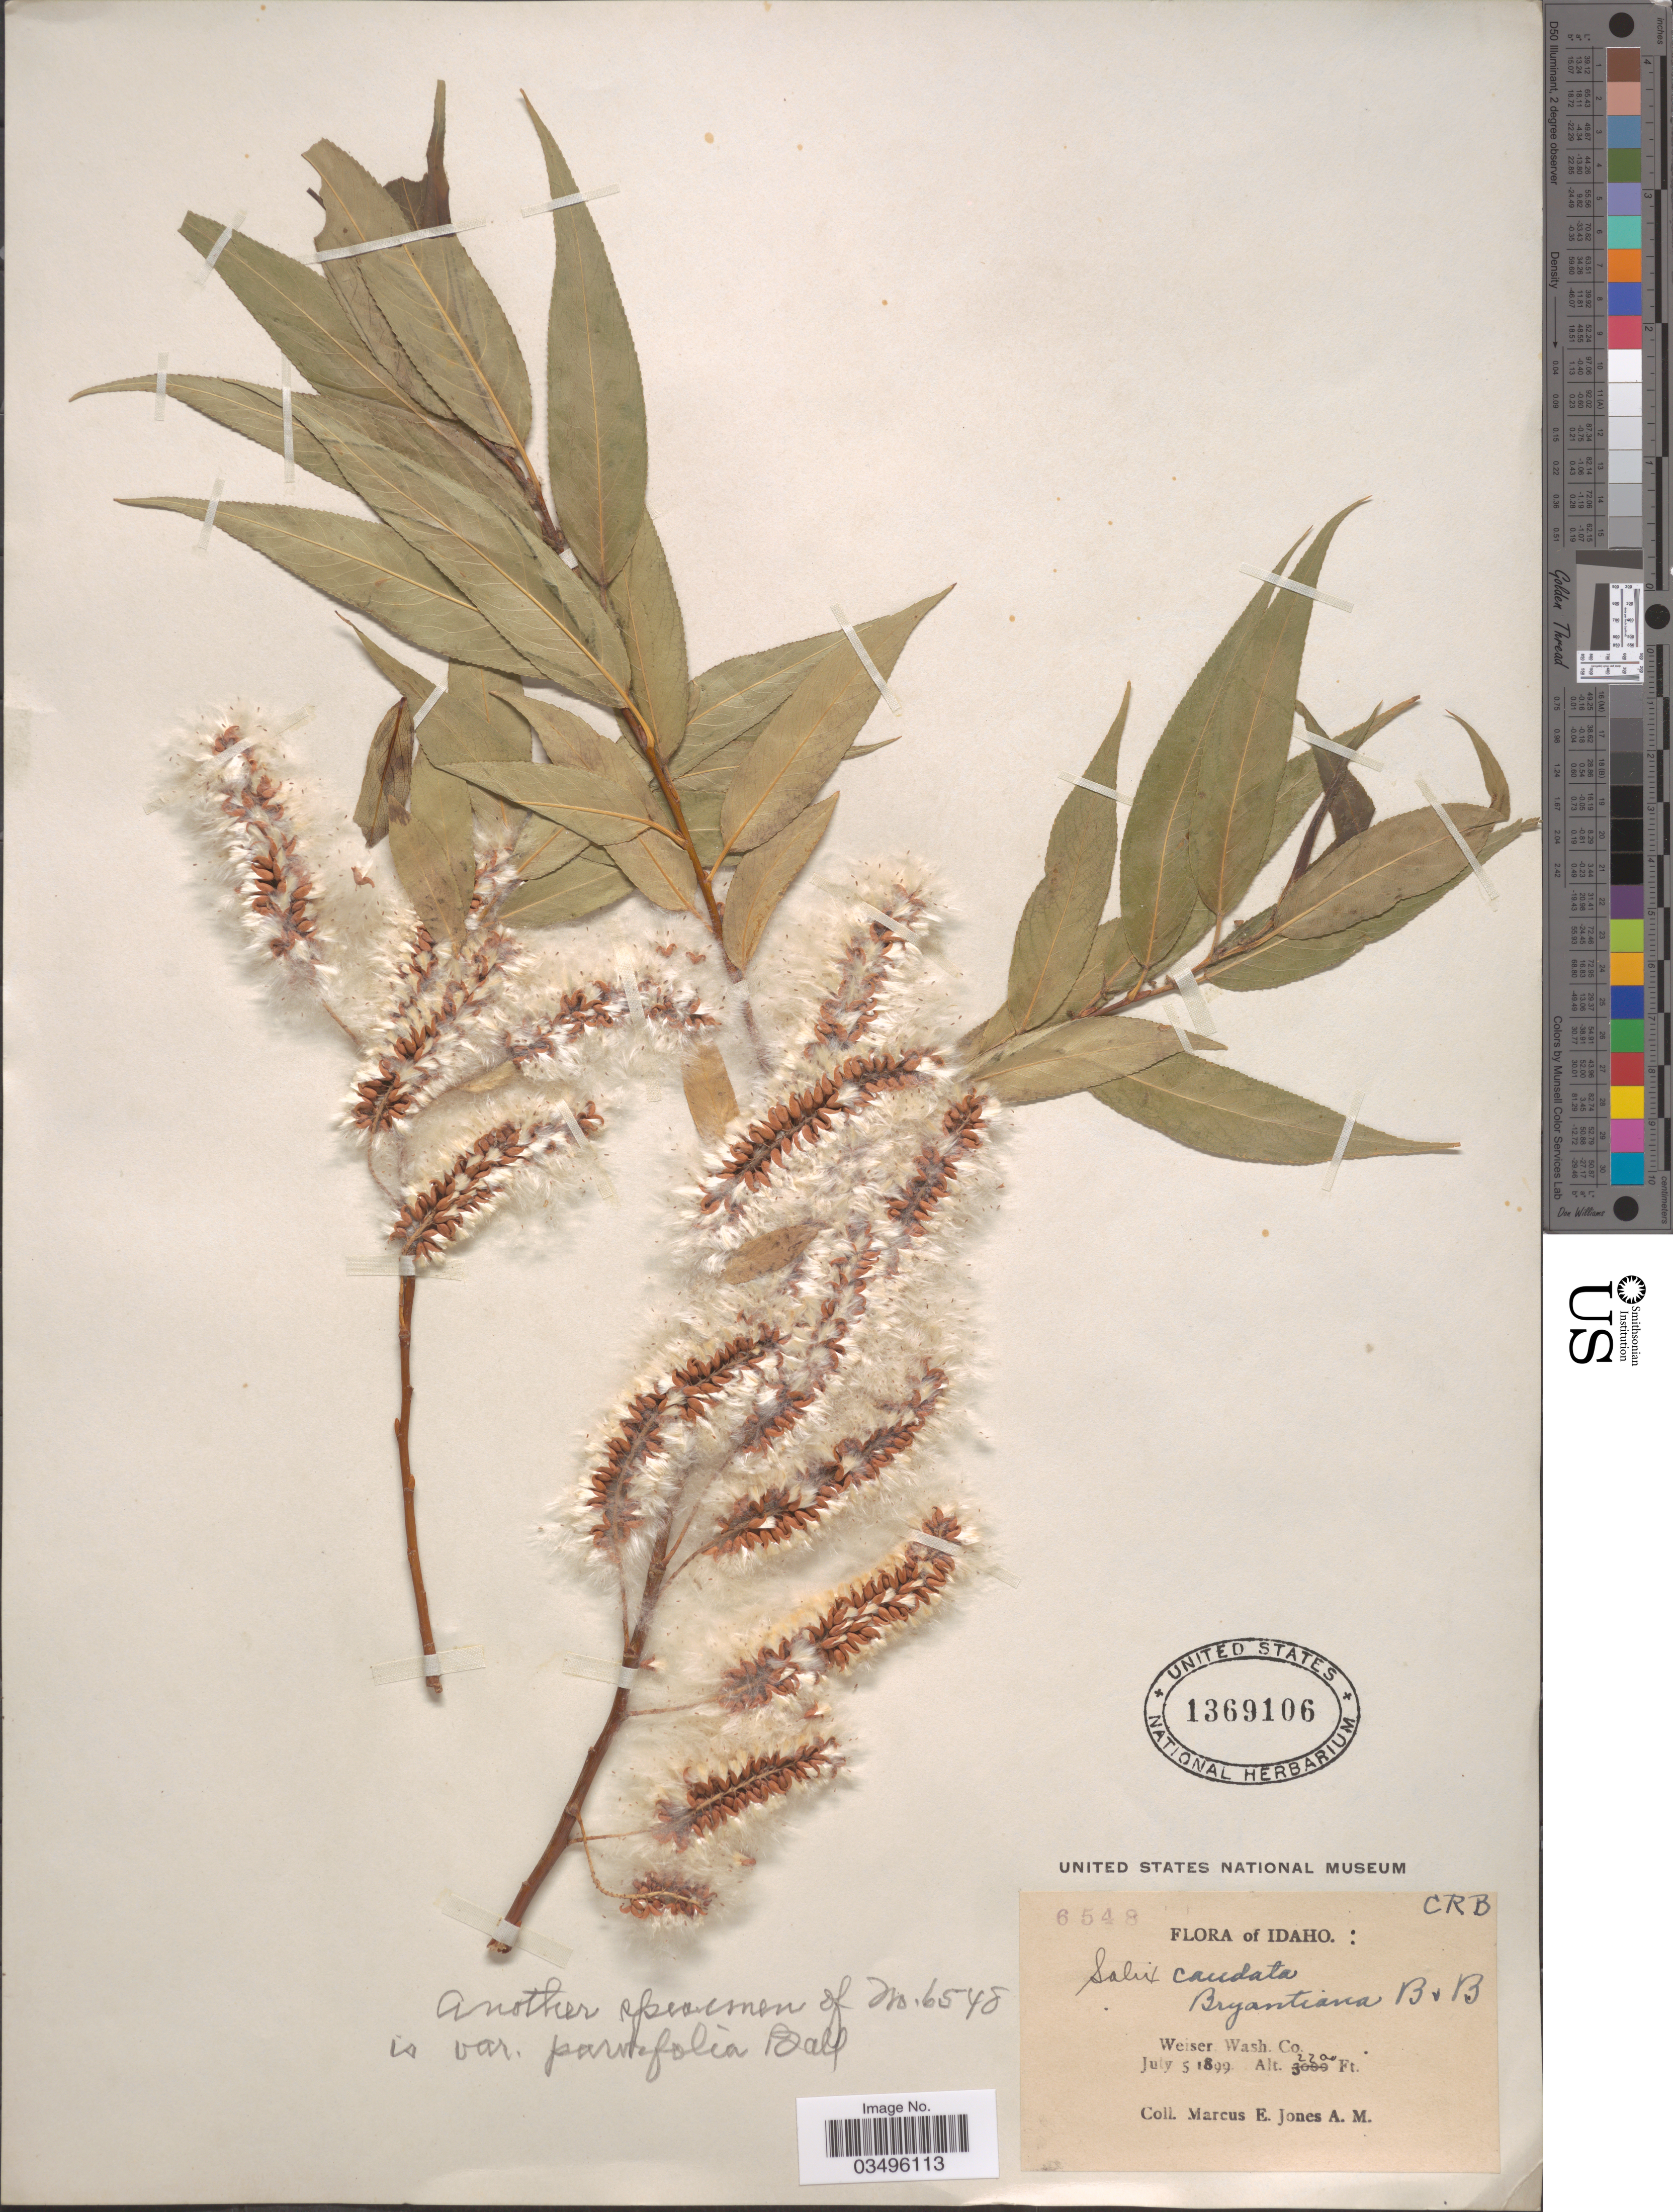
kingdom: Plantae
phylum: Tracheophyta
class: Magnoliopsida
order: Malpighiales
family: Salicaceae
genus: Salix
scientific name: Salix caudata var. bryantiana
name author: C.R. Ball & Bracelin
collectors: M. E. Jones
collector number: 6548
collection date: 1899-07-05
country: United States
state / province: Idaho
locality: Weiser. Wash. Co.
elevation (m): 671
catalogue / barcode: US 1369106